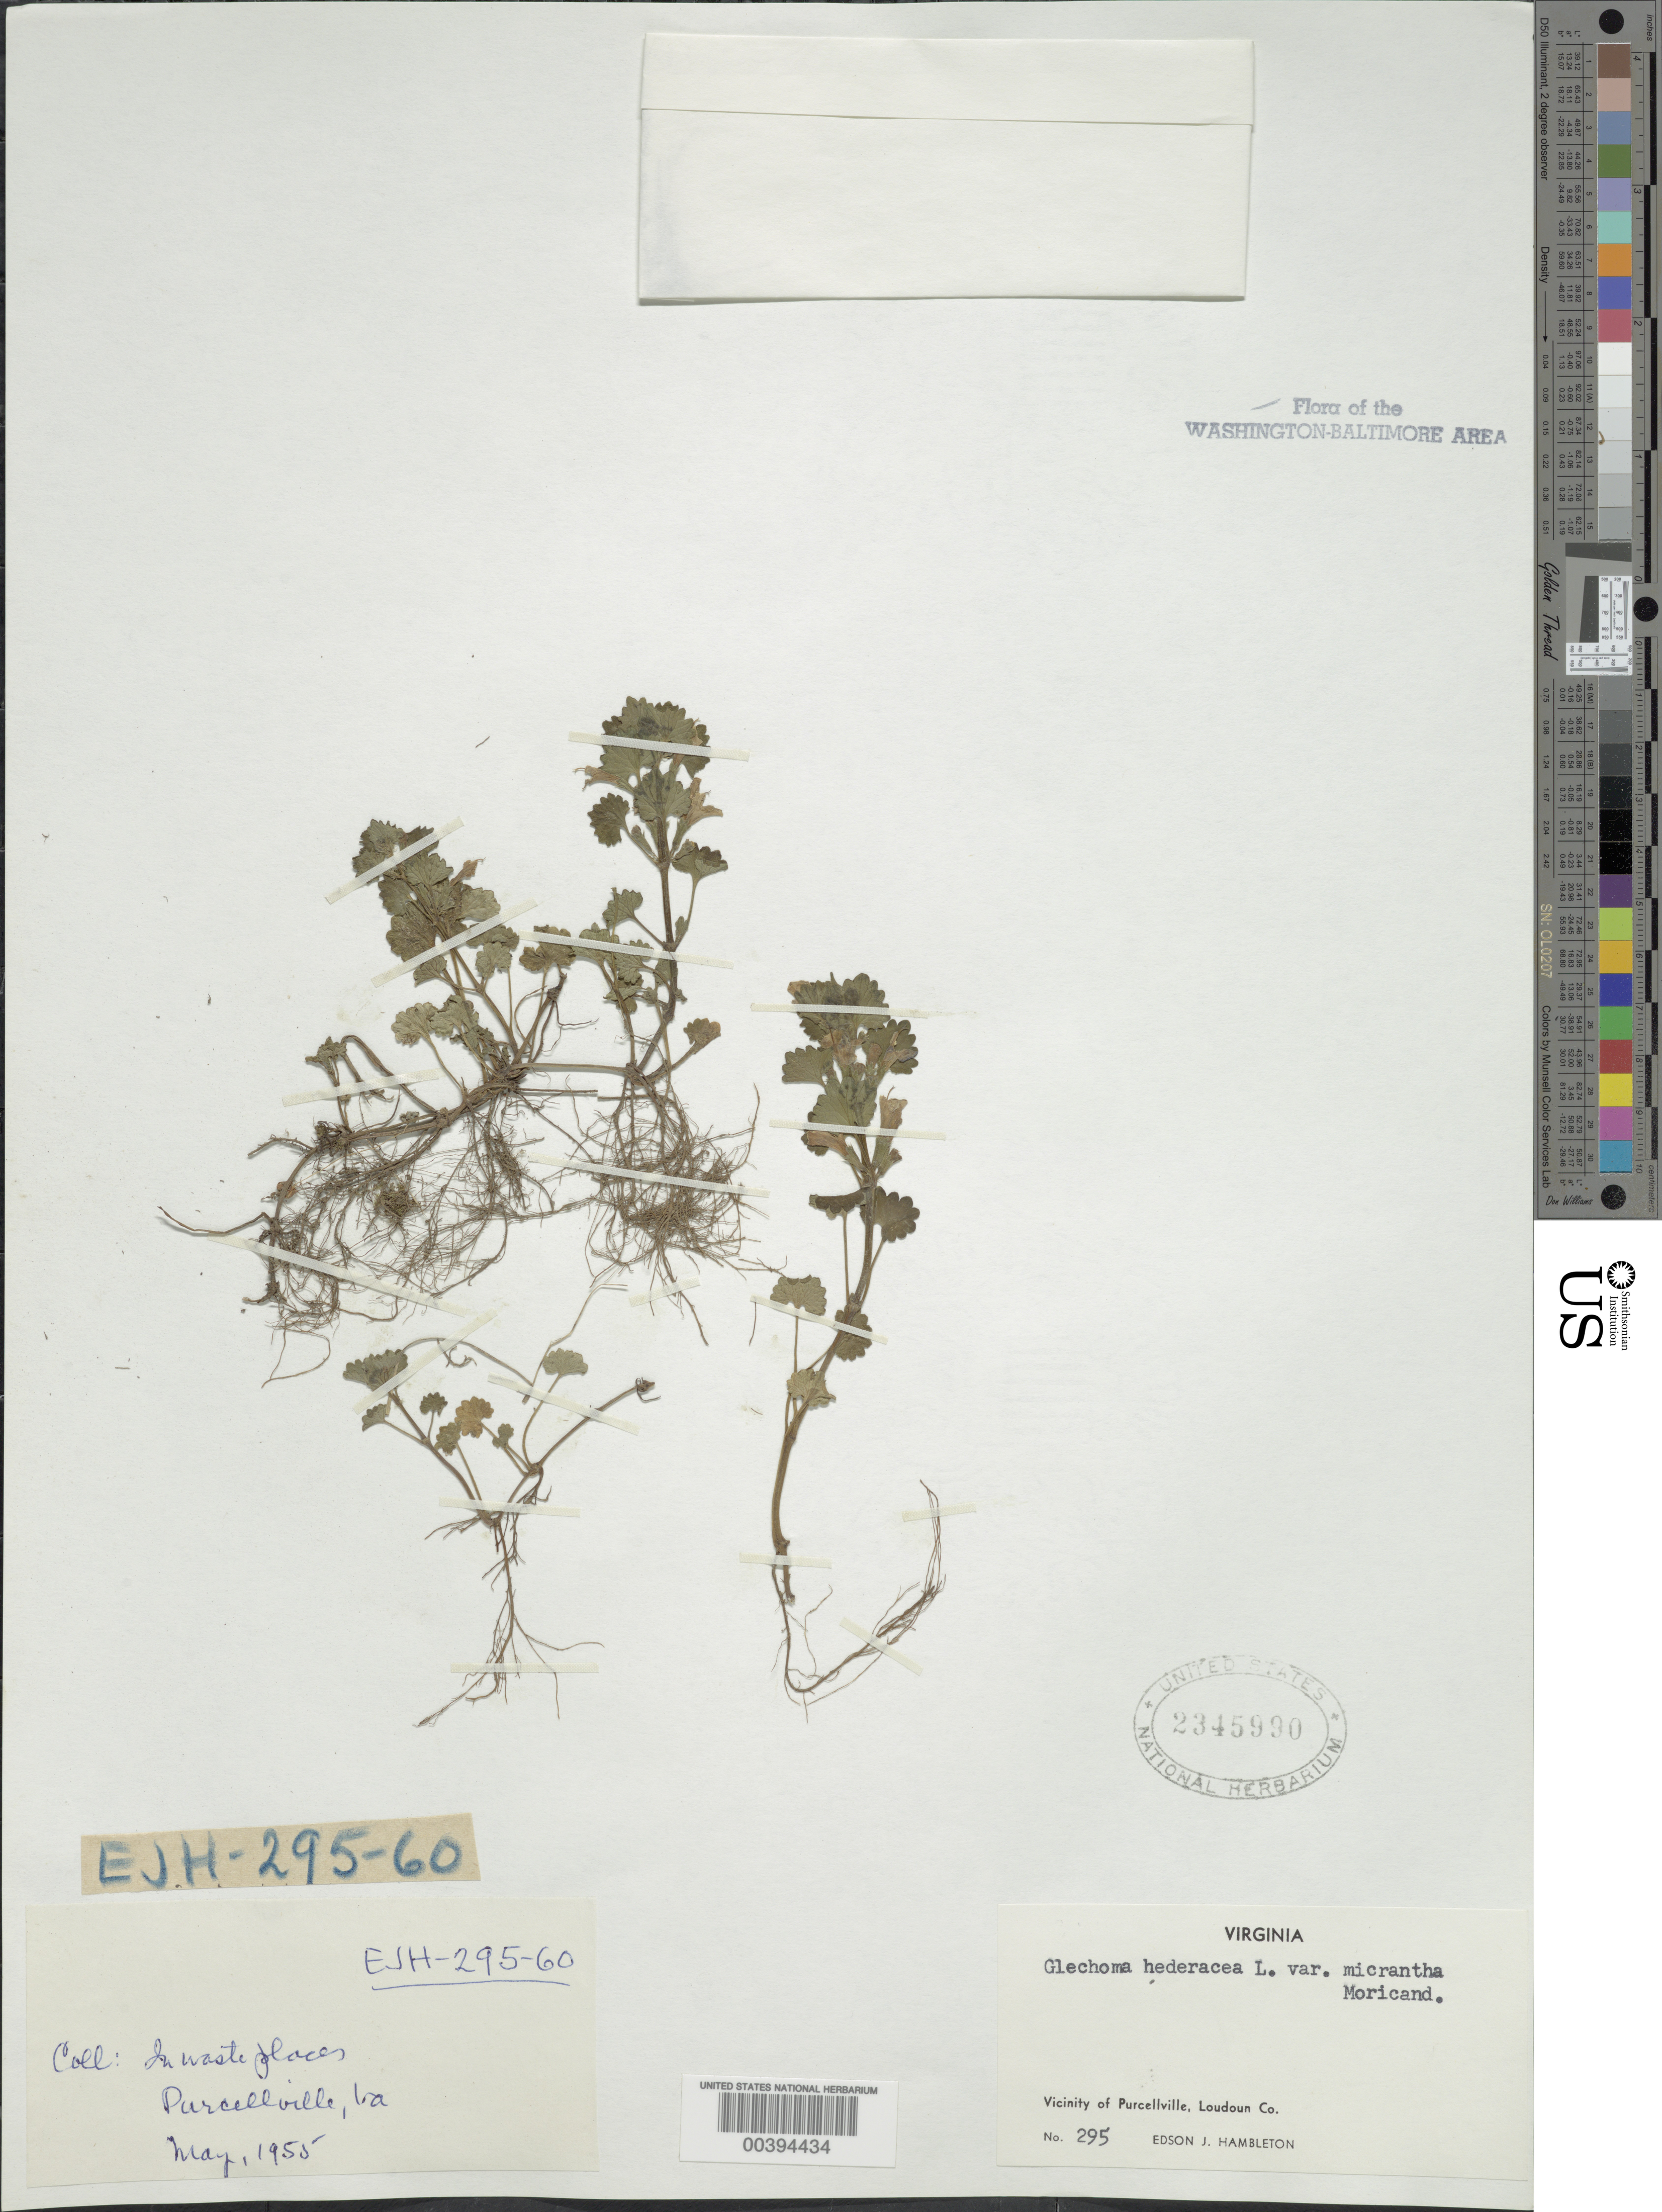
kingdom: Plantae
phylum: Tracheophyta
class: Magnoliopsida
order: Lamiales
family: Lamiaceae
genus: Glechoma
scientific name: Glechoma hederacea var. micrantha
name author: Moric.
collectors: E. Hambleton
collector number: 295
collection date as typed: May 1955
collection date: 1955-05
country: United States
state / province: Virginia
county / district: Loudoun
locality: Purcellville vicinity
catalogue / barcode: US 2345990